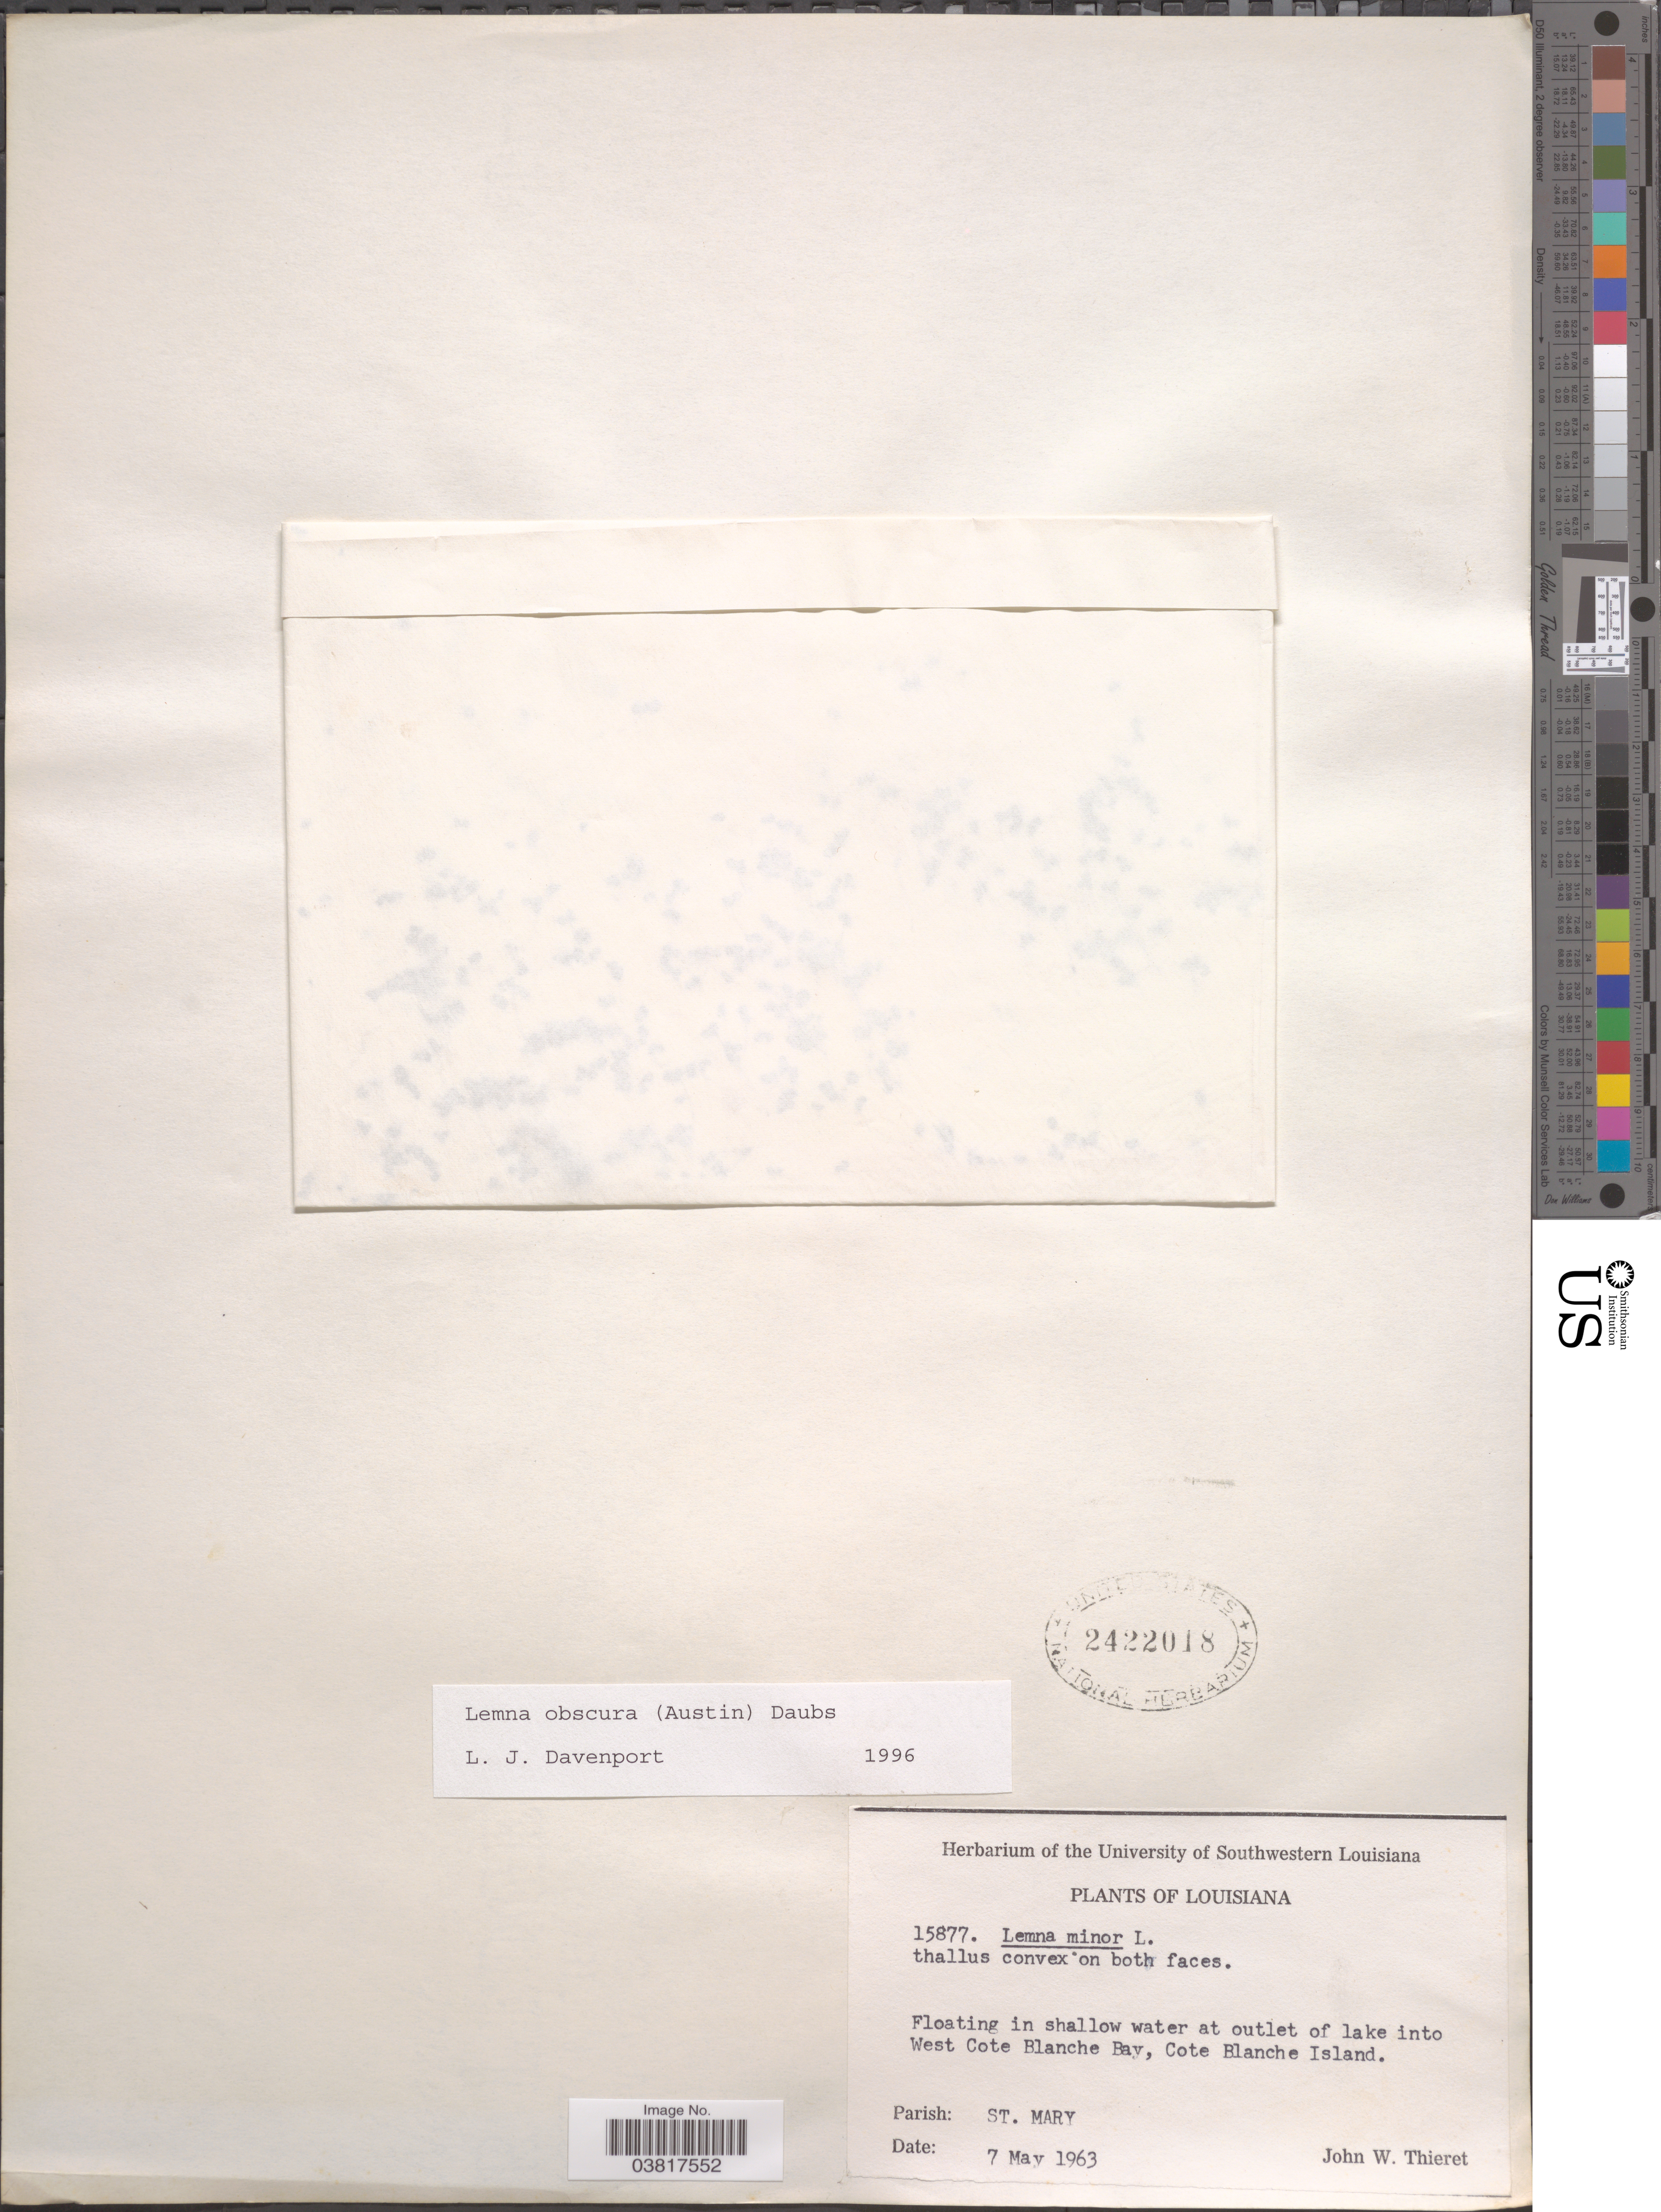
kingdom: Plantae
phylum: Tracheophyta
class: Liliopsida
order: Alismatales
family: Araceae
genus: Lemna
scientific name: Lemna obscura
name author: (Austin) Daubs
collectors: J. W. Thieret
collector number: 15877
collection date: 1963-05-07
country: United States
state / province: Louisiana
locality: At outlet of lake into West Cote Blanche Bay, Cote Blanche Island. Parish: St. Mary.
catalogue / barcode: US 2422018